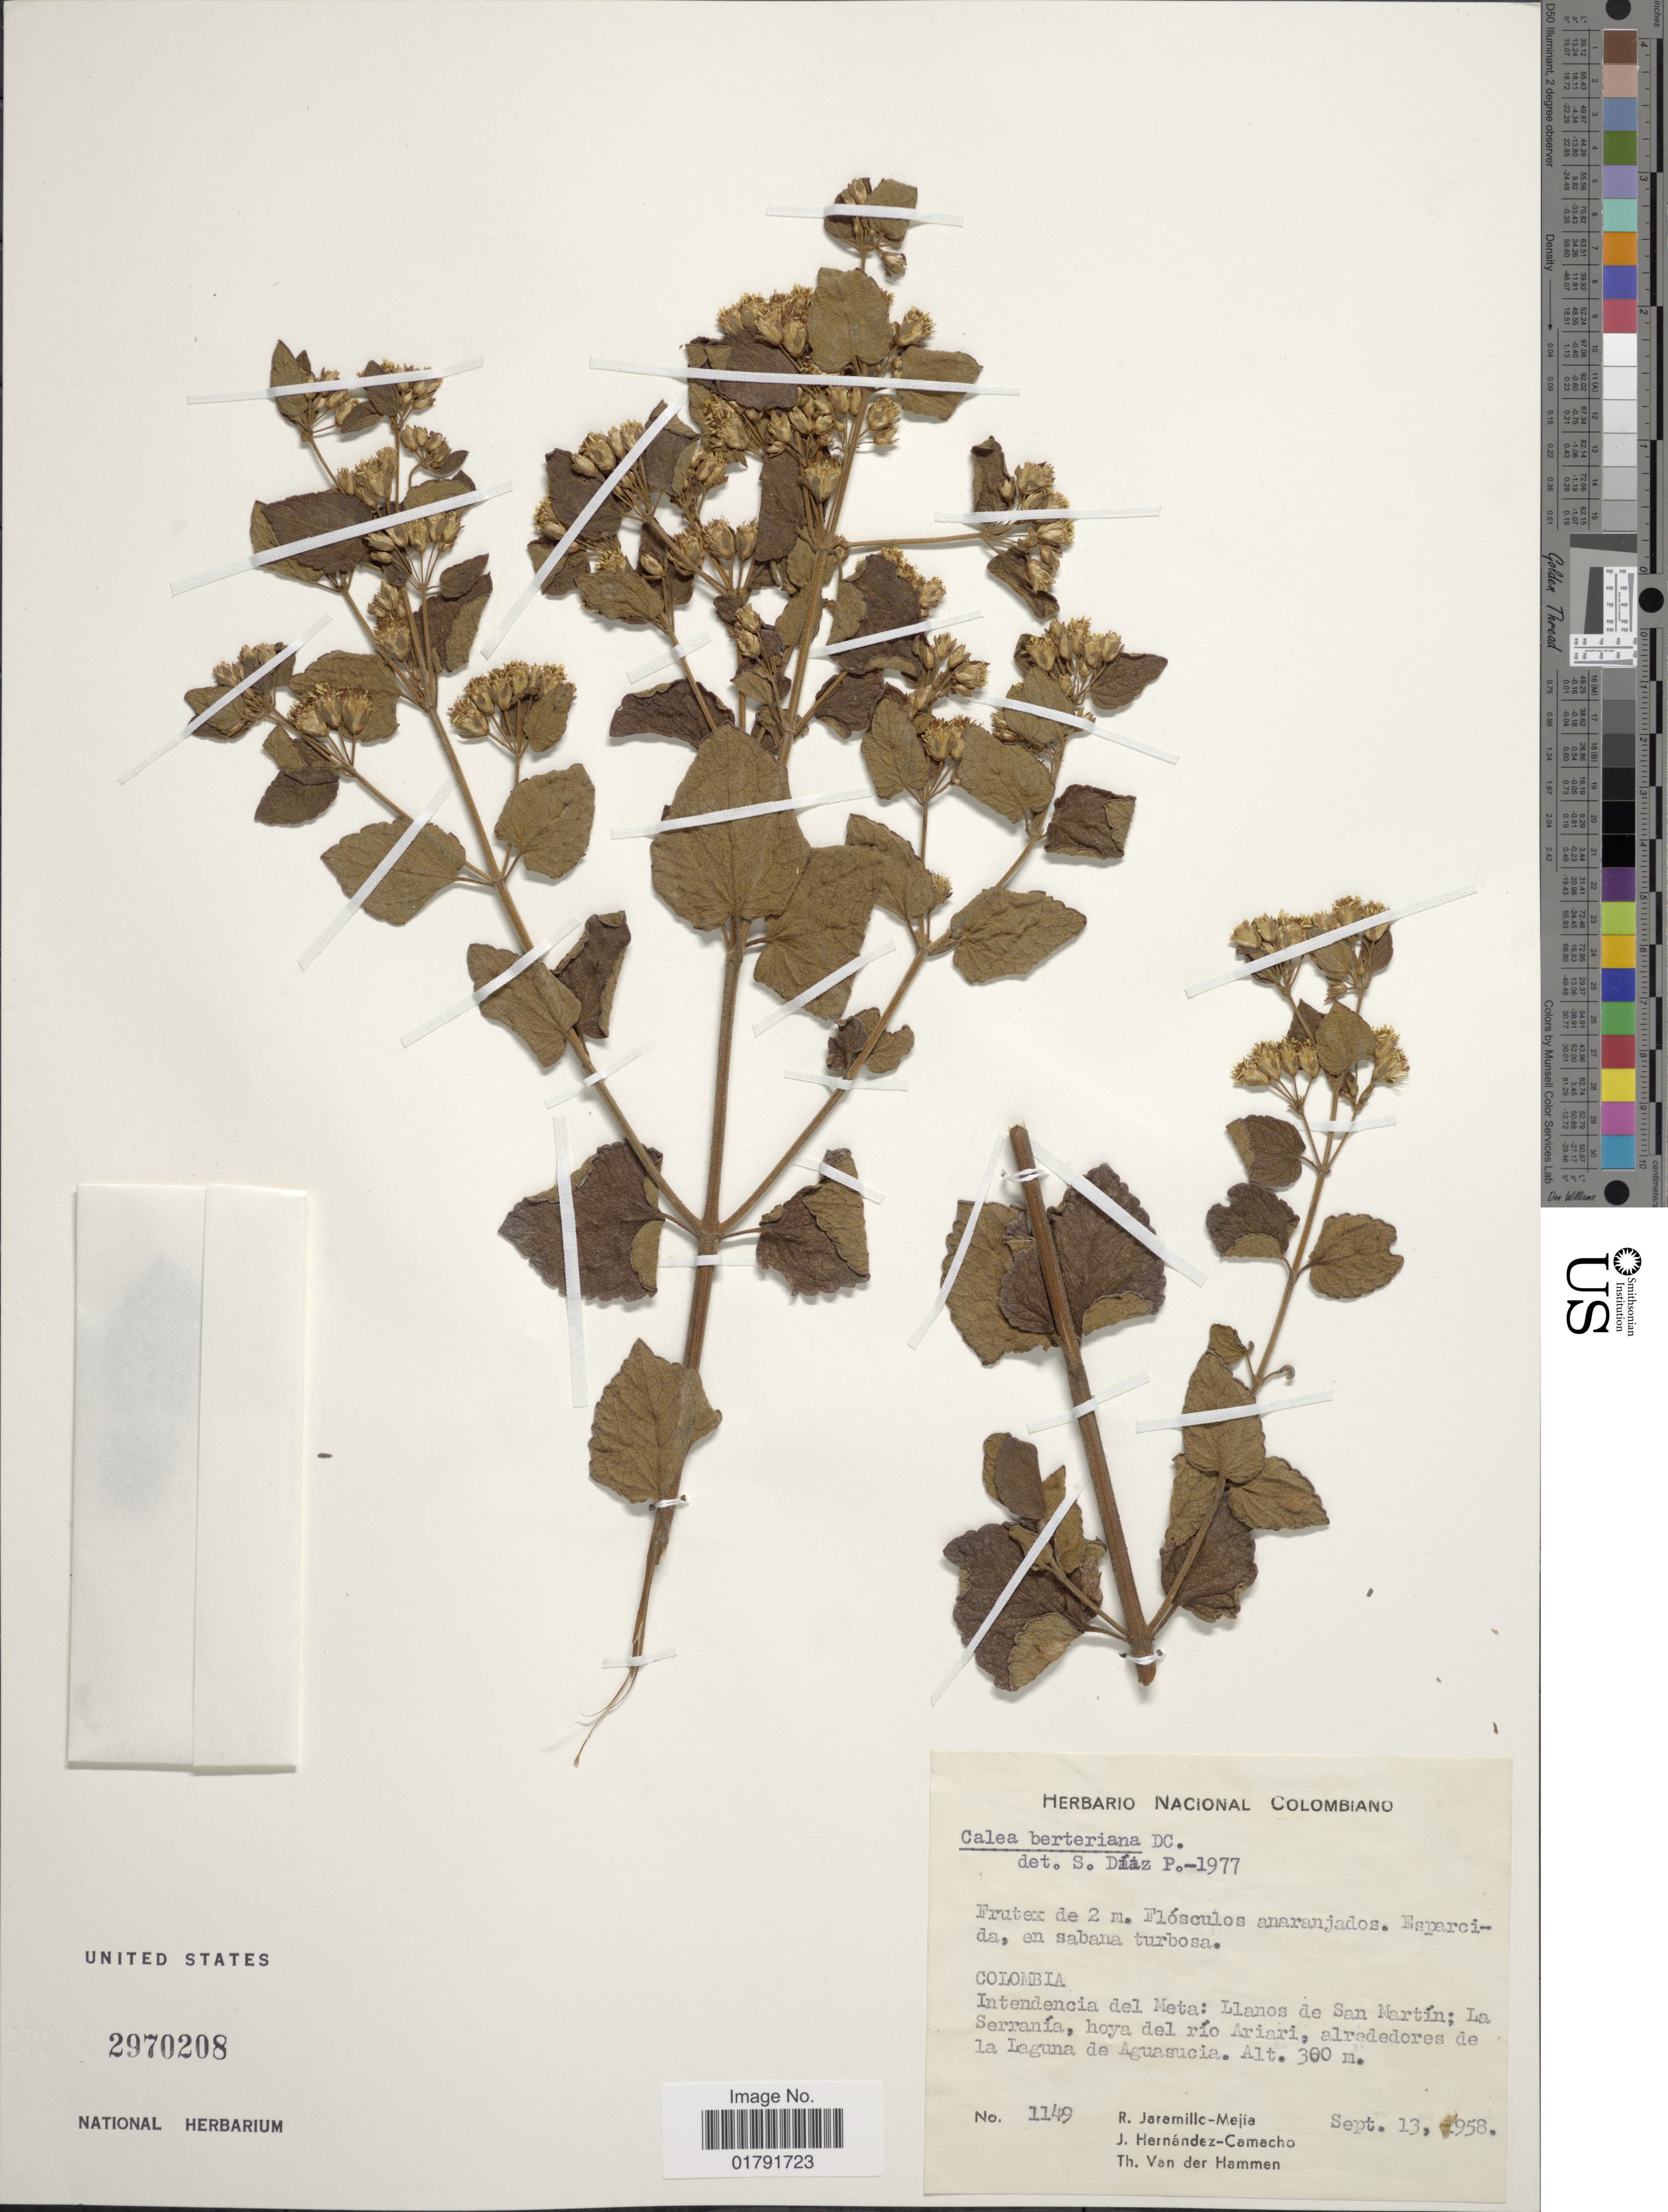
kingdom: Plantae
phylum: Tracheophyta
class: Magnoliopsida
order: Asterales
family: Asteraceae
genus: Calea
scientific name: Calea berteriana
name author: DC.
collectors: R. Jaramillo M., J. Hernandez Camacho & T. Hammen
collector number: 1149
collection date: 1958-09-13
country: Colombia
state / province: Meta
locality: Intendencia del Meta: Llanos de San Martin; La Serrania, hoya del rio Ariari, alrededores de La Laguna de Aguasucia.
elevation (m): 300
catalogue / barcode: US 2970208